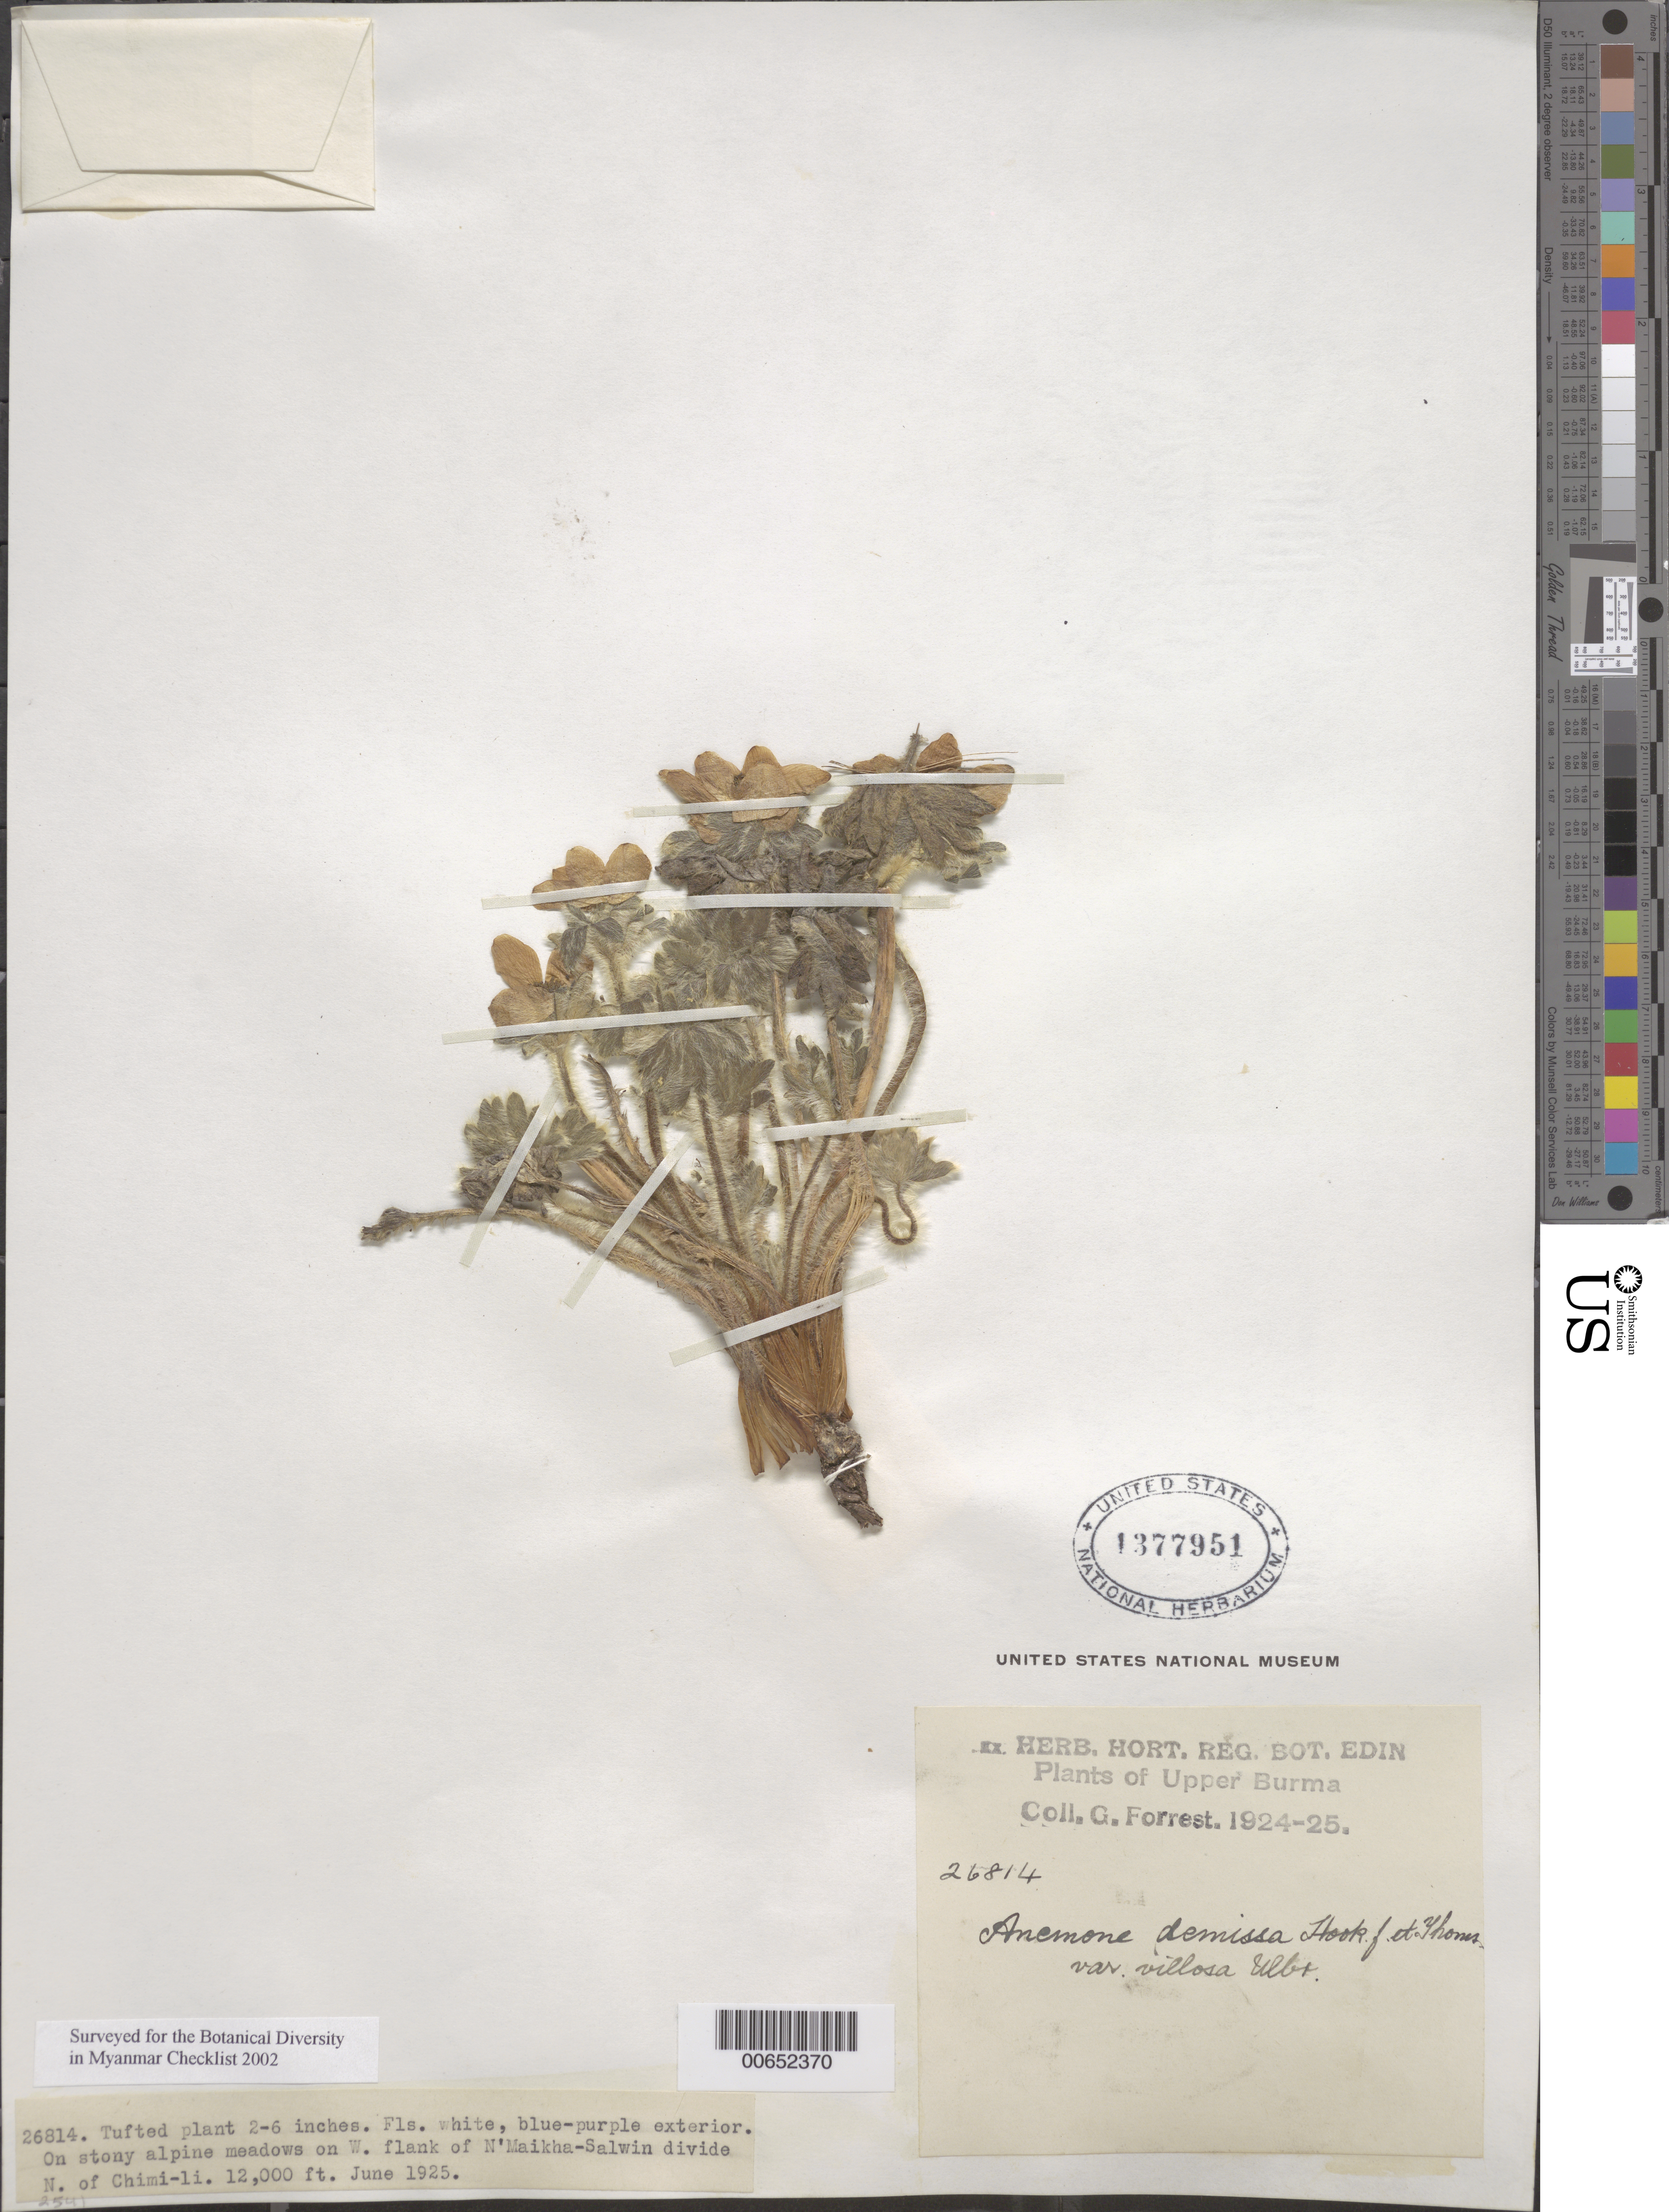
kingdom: Plantae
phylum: Tracheophyta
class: Magnoliopsida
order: Ranunculales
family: Ranunculaceae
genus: Anemone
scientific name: Anemone demissa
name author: (Thomson) Hook.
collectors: G. Forrest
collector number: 26814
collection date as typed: Jun 1925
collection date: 1925-06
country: Myanmar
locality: Upper Burma, W flank of N'Maikha-Salwin Divide, N of Chimi-li.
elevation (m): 3658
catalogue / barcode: US 1377951